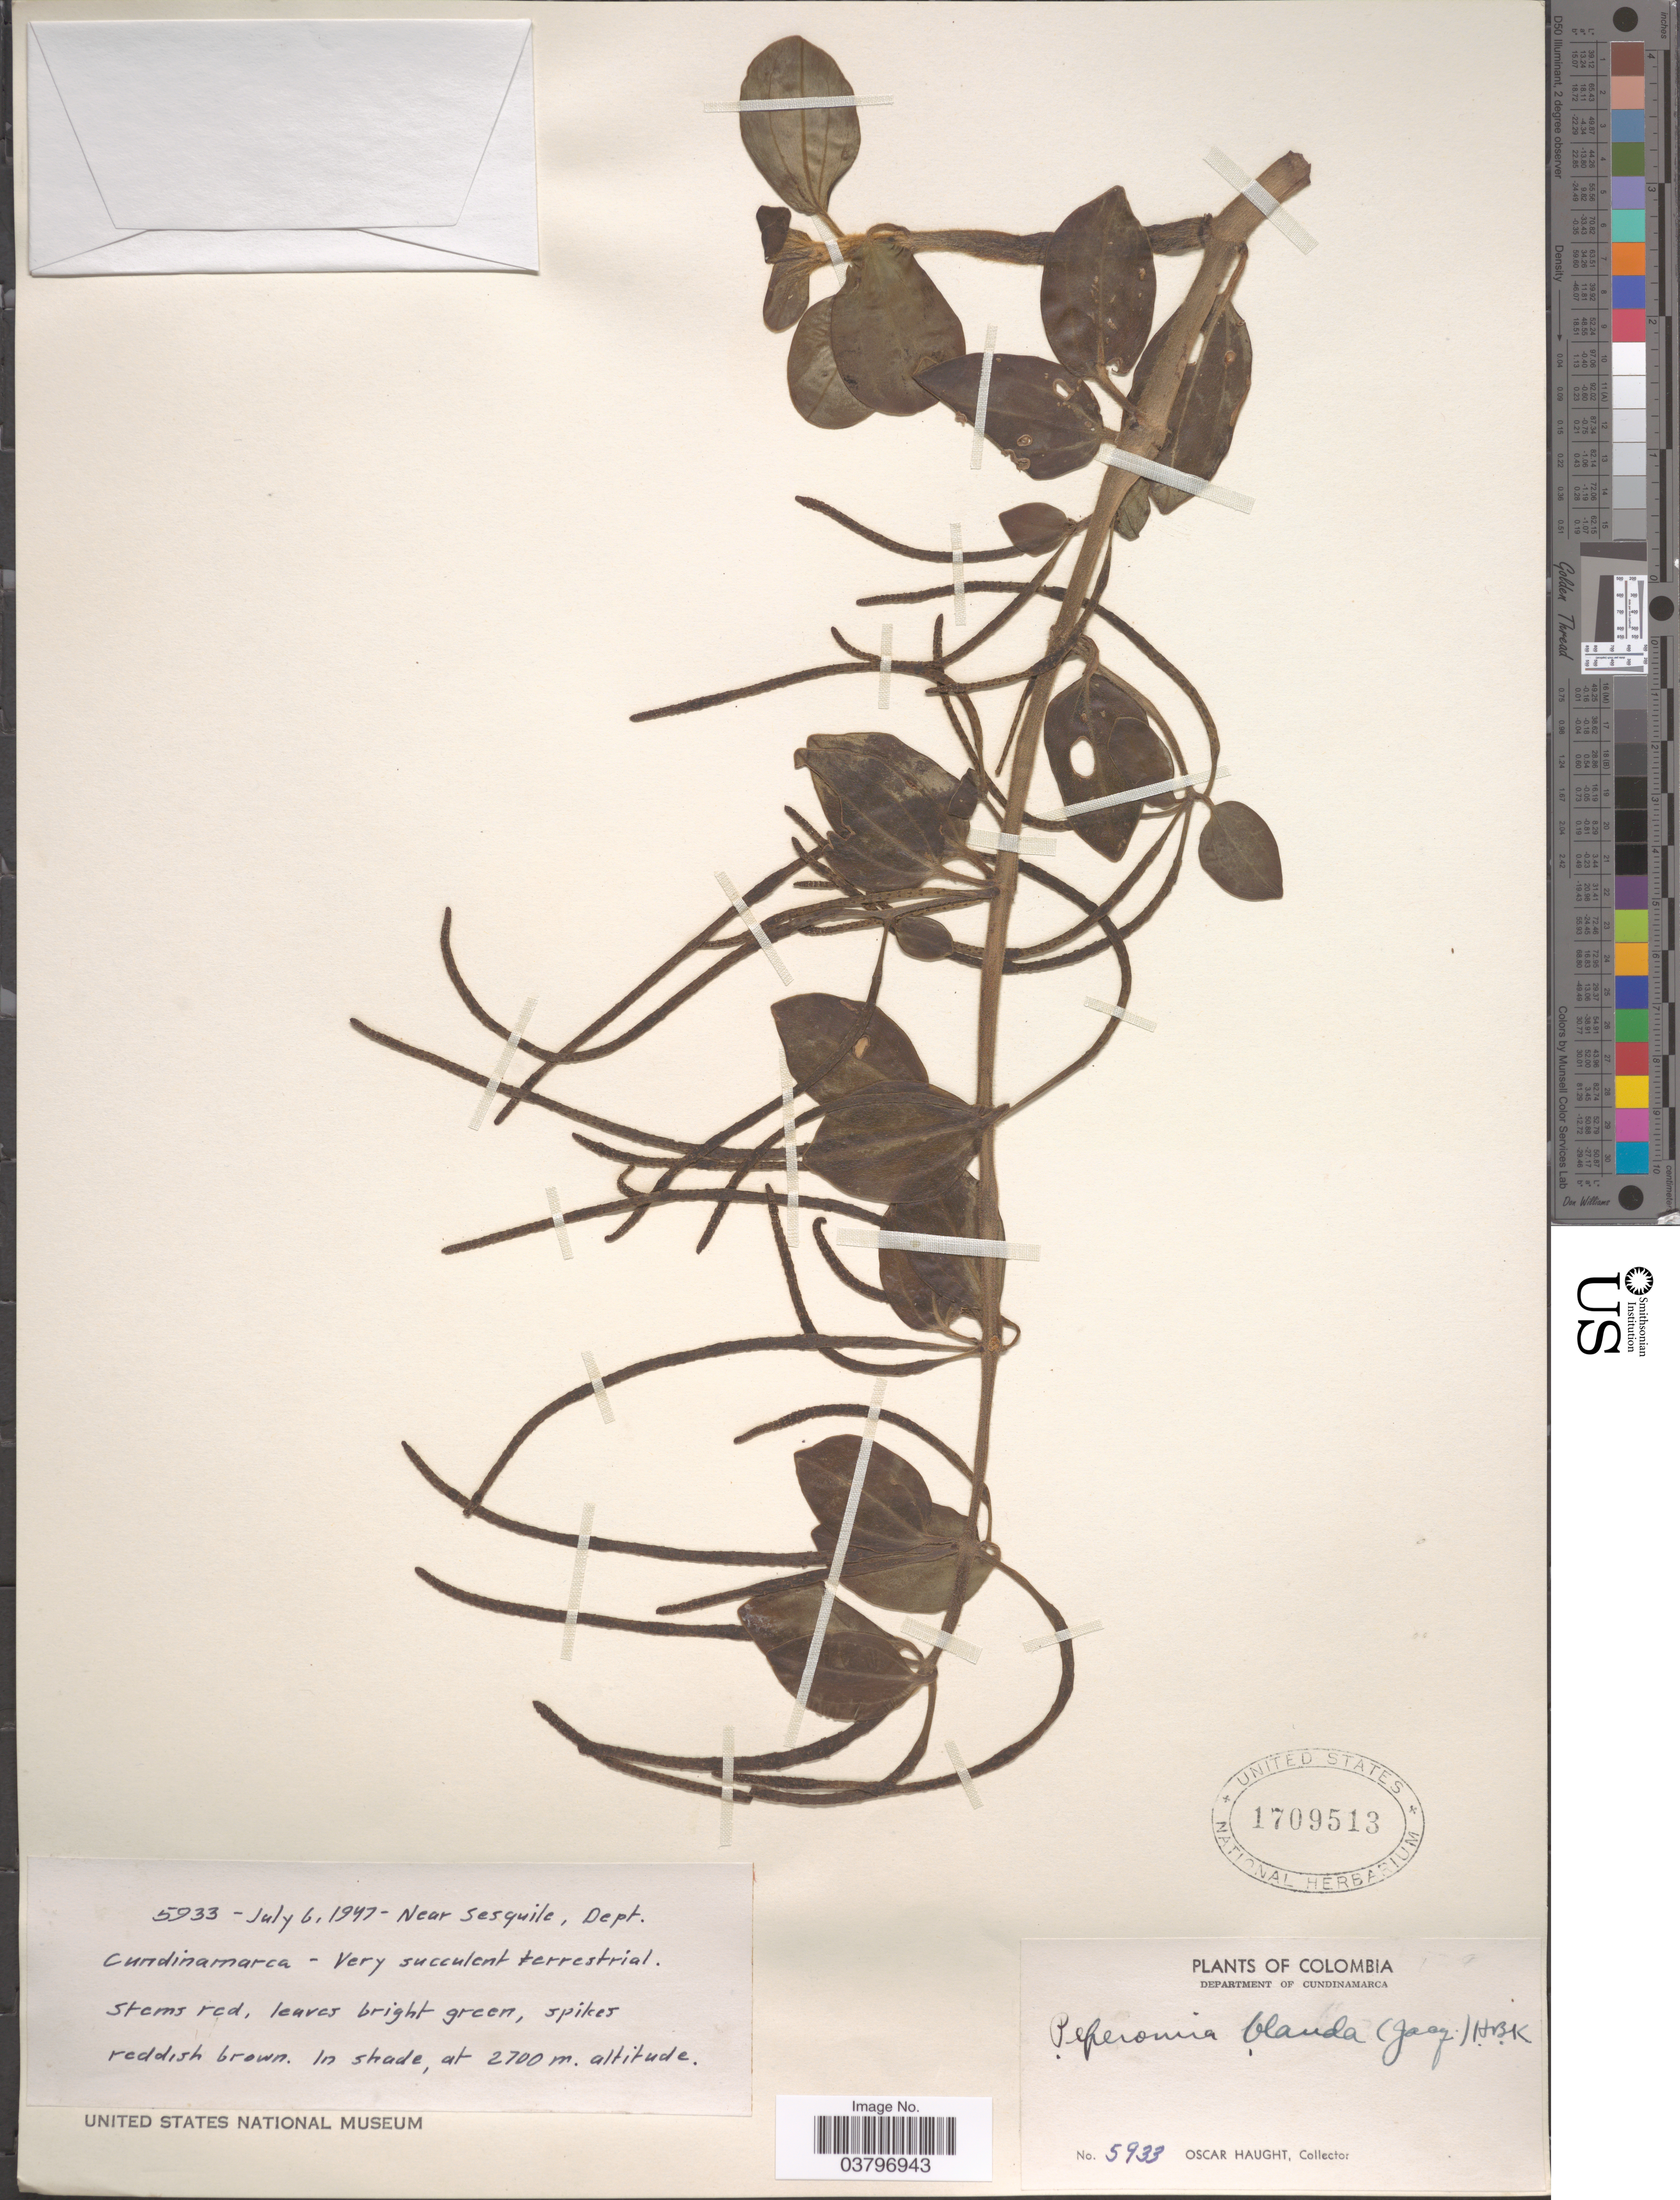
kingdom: Plantae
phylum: Tracheophyta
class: Magnoliopsida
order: Piperales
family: Piperaceae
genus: Peperomia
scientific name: Peperomia blanda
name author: (Jacq.) Kunth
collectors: O. Haught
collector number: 5933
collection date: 1947-07-06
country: Colombia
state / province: Cundinamarca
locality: Department of Cundinamarca. Near Sesquile.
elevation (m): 2700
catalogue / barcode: US 1709513